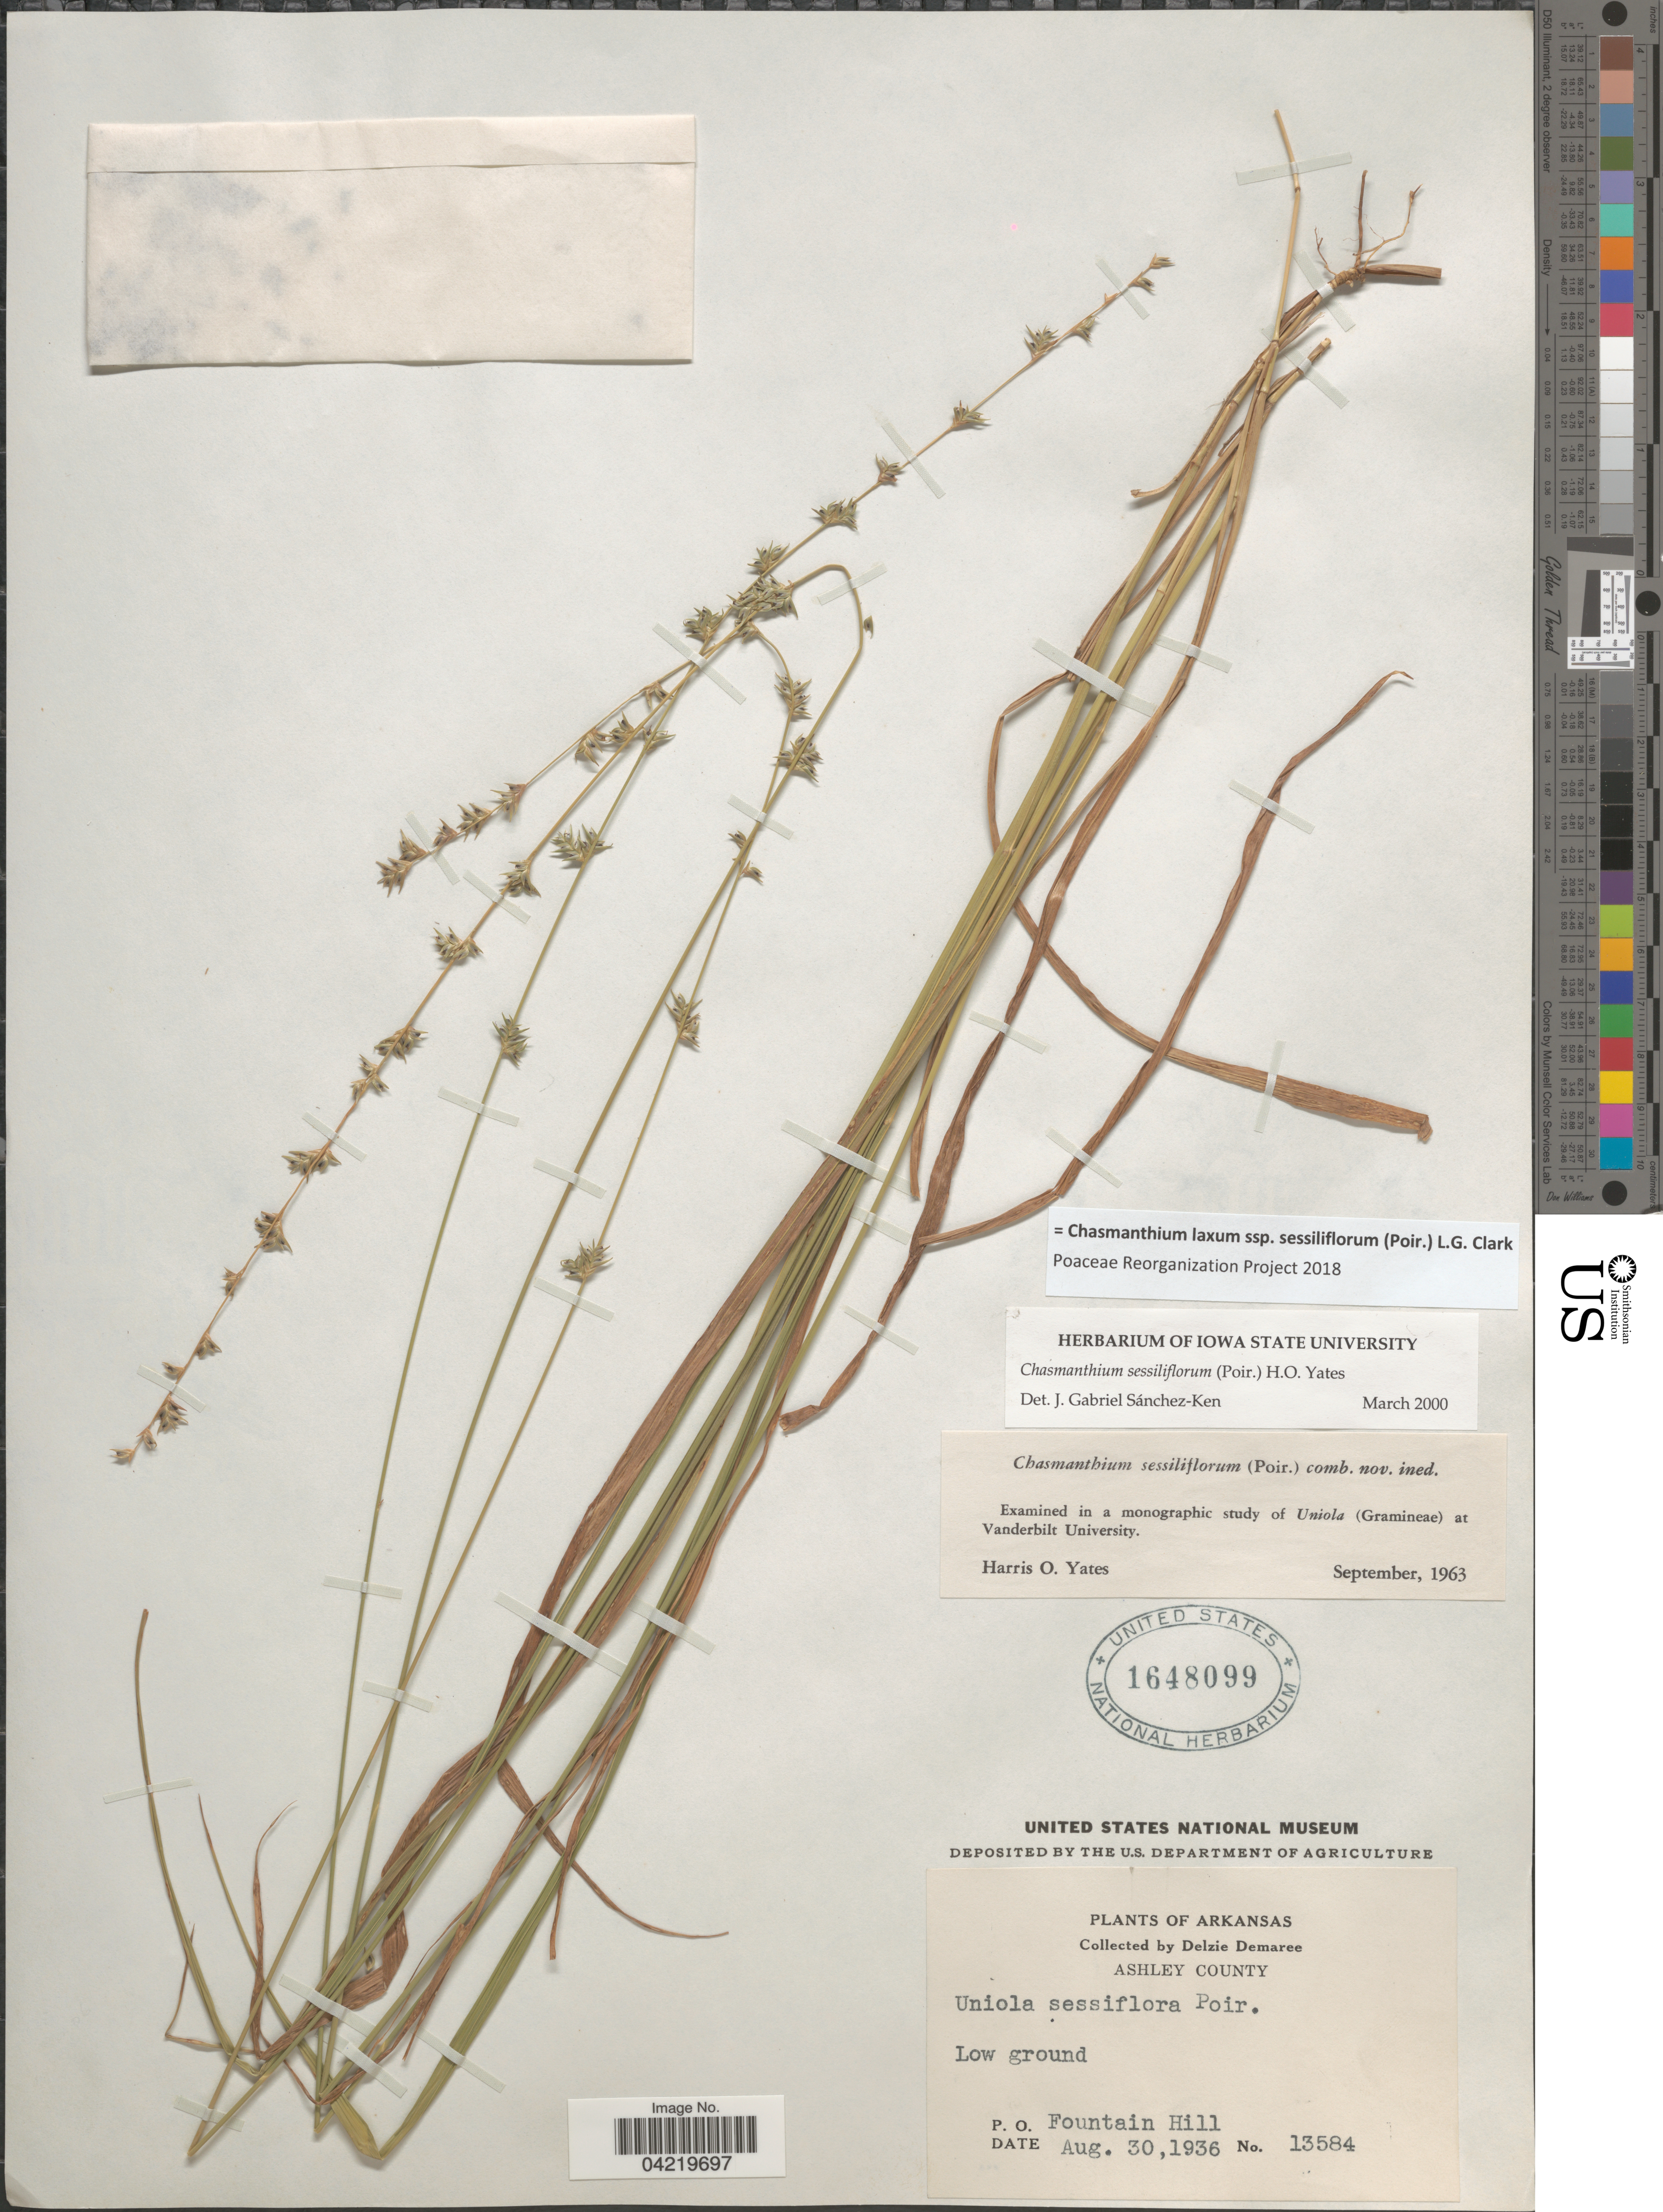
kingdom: Plantae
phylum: Tracheophyta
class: Liliopsida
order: Poales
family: Poaceae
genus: Chasmanthium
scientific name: Chasmanthium laxum subsp. sessiliflorum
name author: (L.) H.O. Yates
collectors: D. Demaree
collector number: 13584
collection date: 1936-08-30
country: United States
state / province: Arkansas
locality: Ashley County. Low ground. P.O. Fountain Hill.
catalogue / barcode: US 1648099